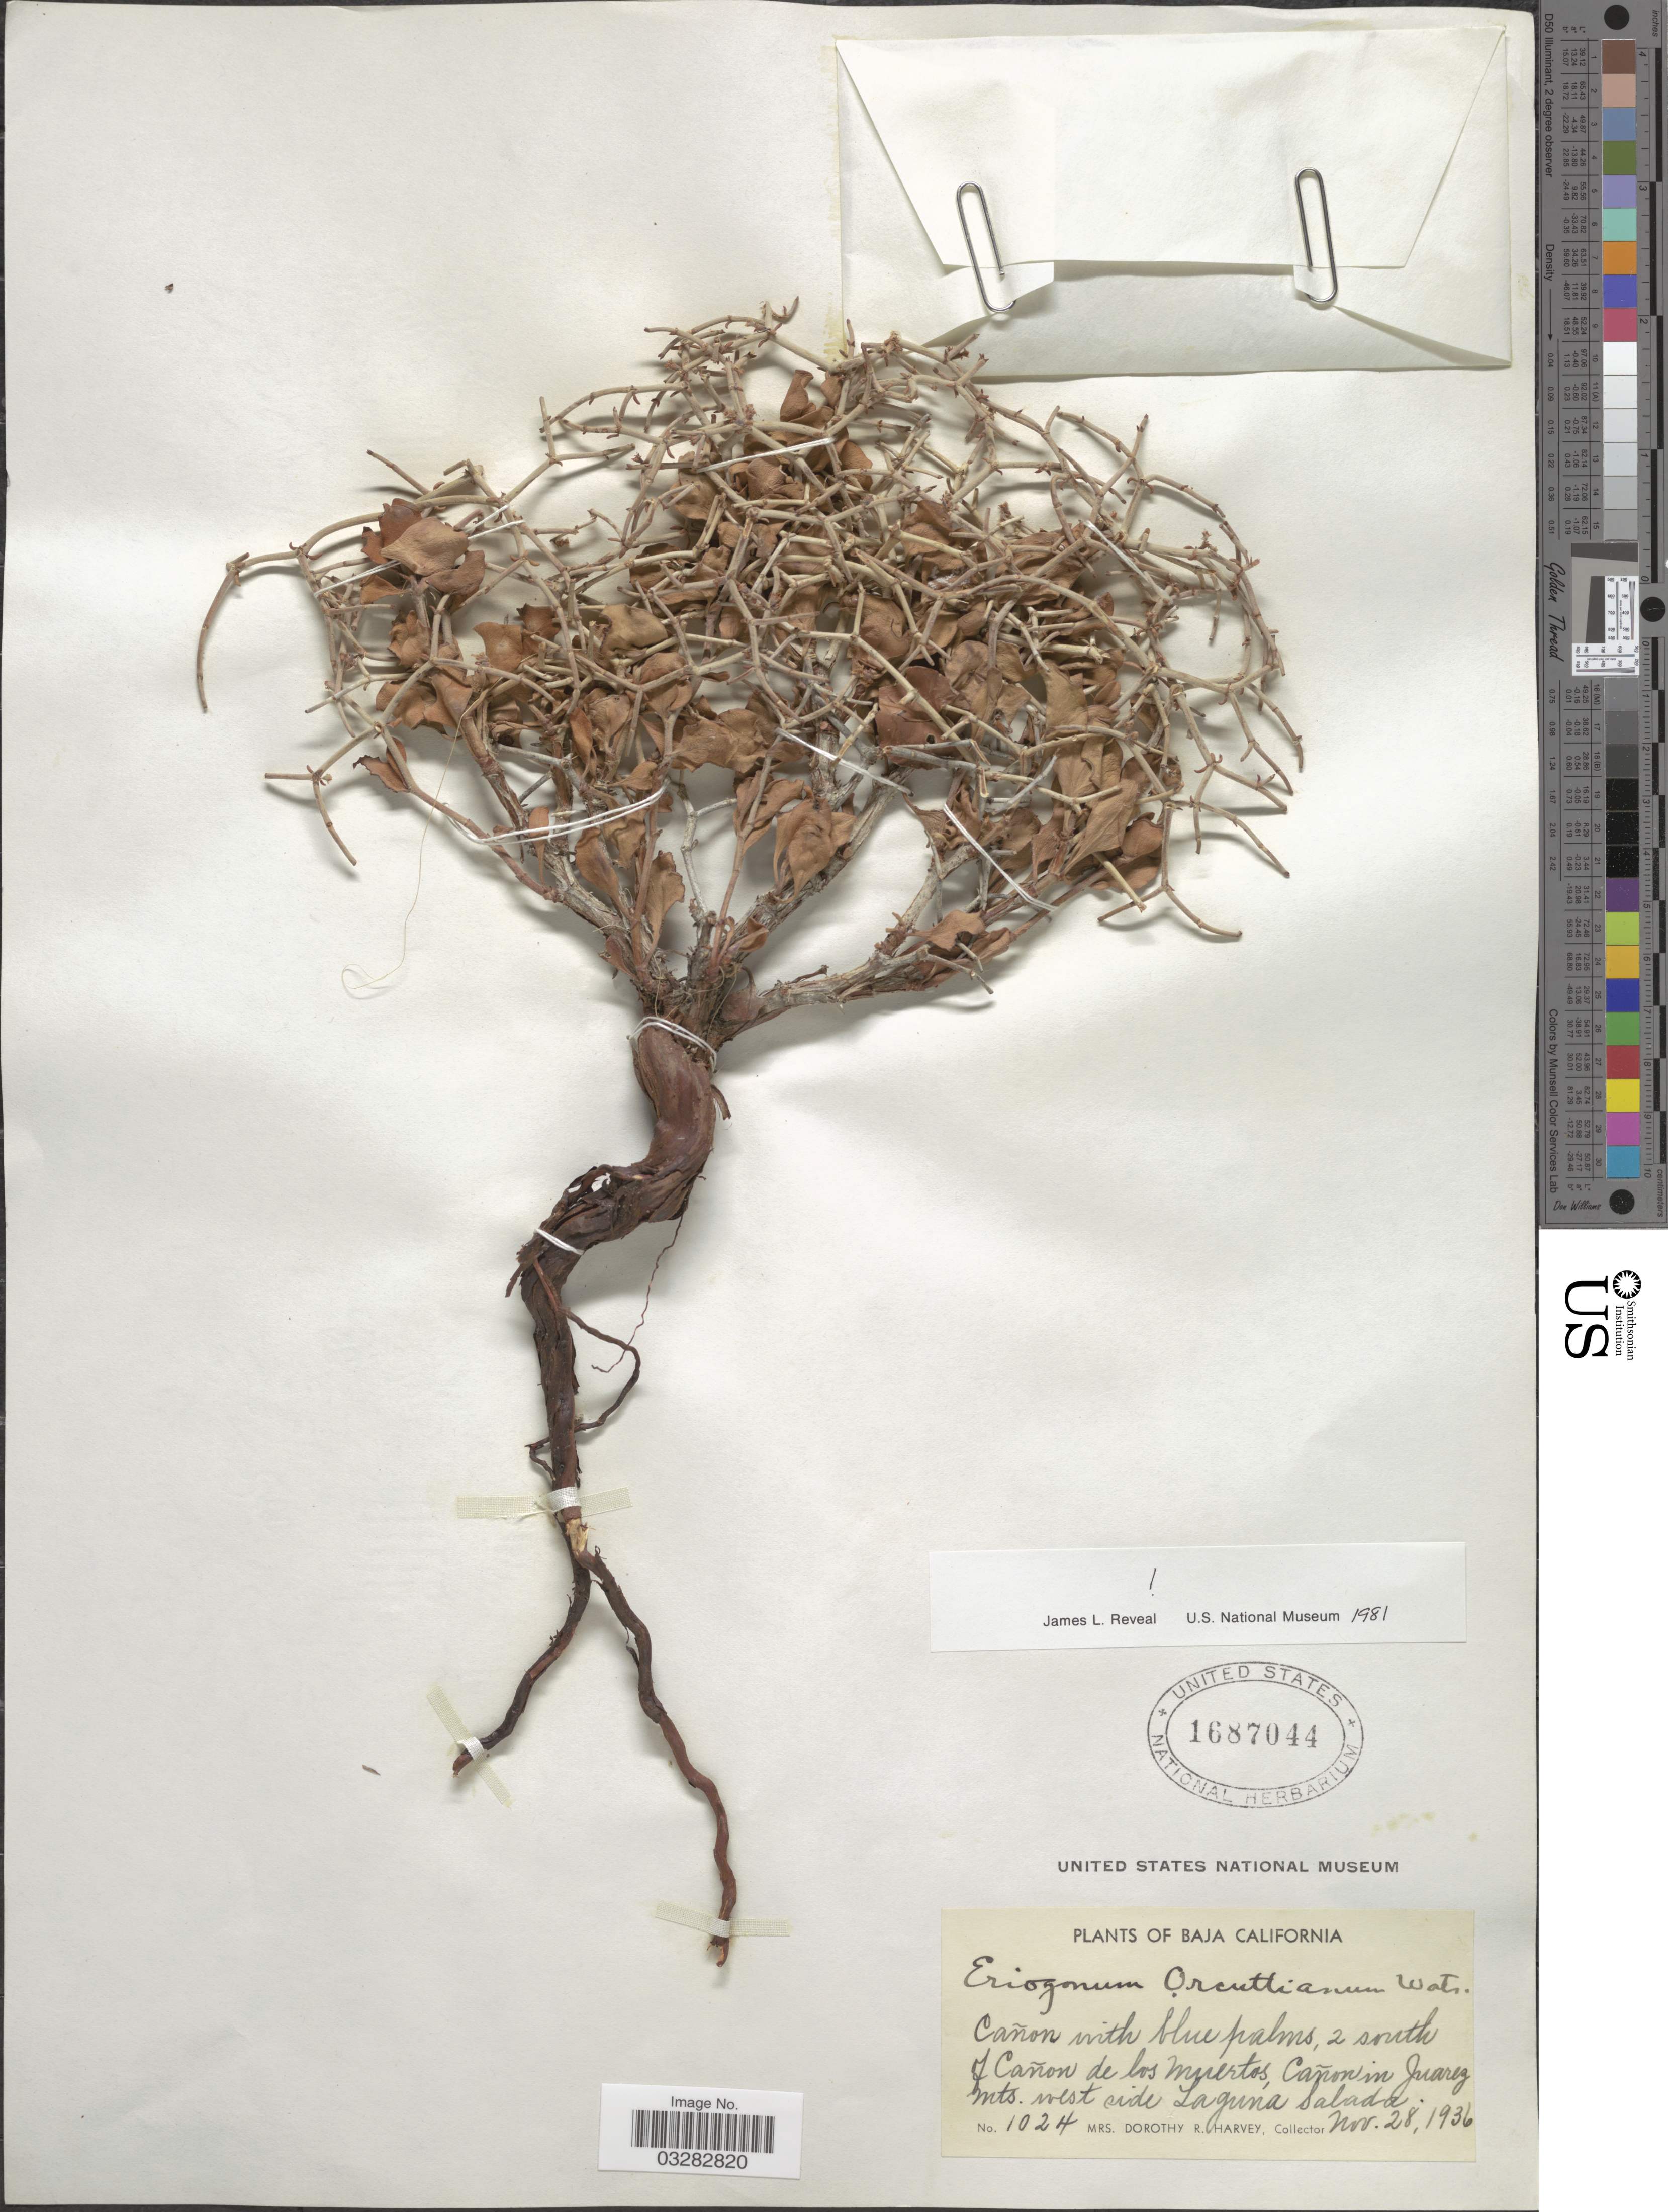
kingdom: Plantae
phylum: Tracheophyta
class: Magnoliopsida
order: Caryophyllales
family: Polygonaceae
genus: Eriogonum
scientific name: Eriogonum orcuttianum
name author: S. Watson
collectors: Harvey, Mrs. D. R.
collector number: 1024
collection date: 1936-11-28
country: Mexico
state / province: Baja California Norte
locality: Cañon with blue palms, 2 south of Cañon de los Muertos, Cañon in Juarez Mts. west side Laguna Salada.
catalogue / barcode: US 1687044